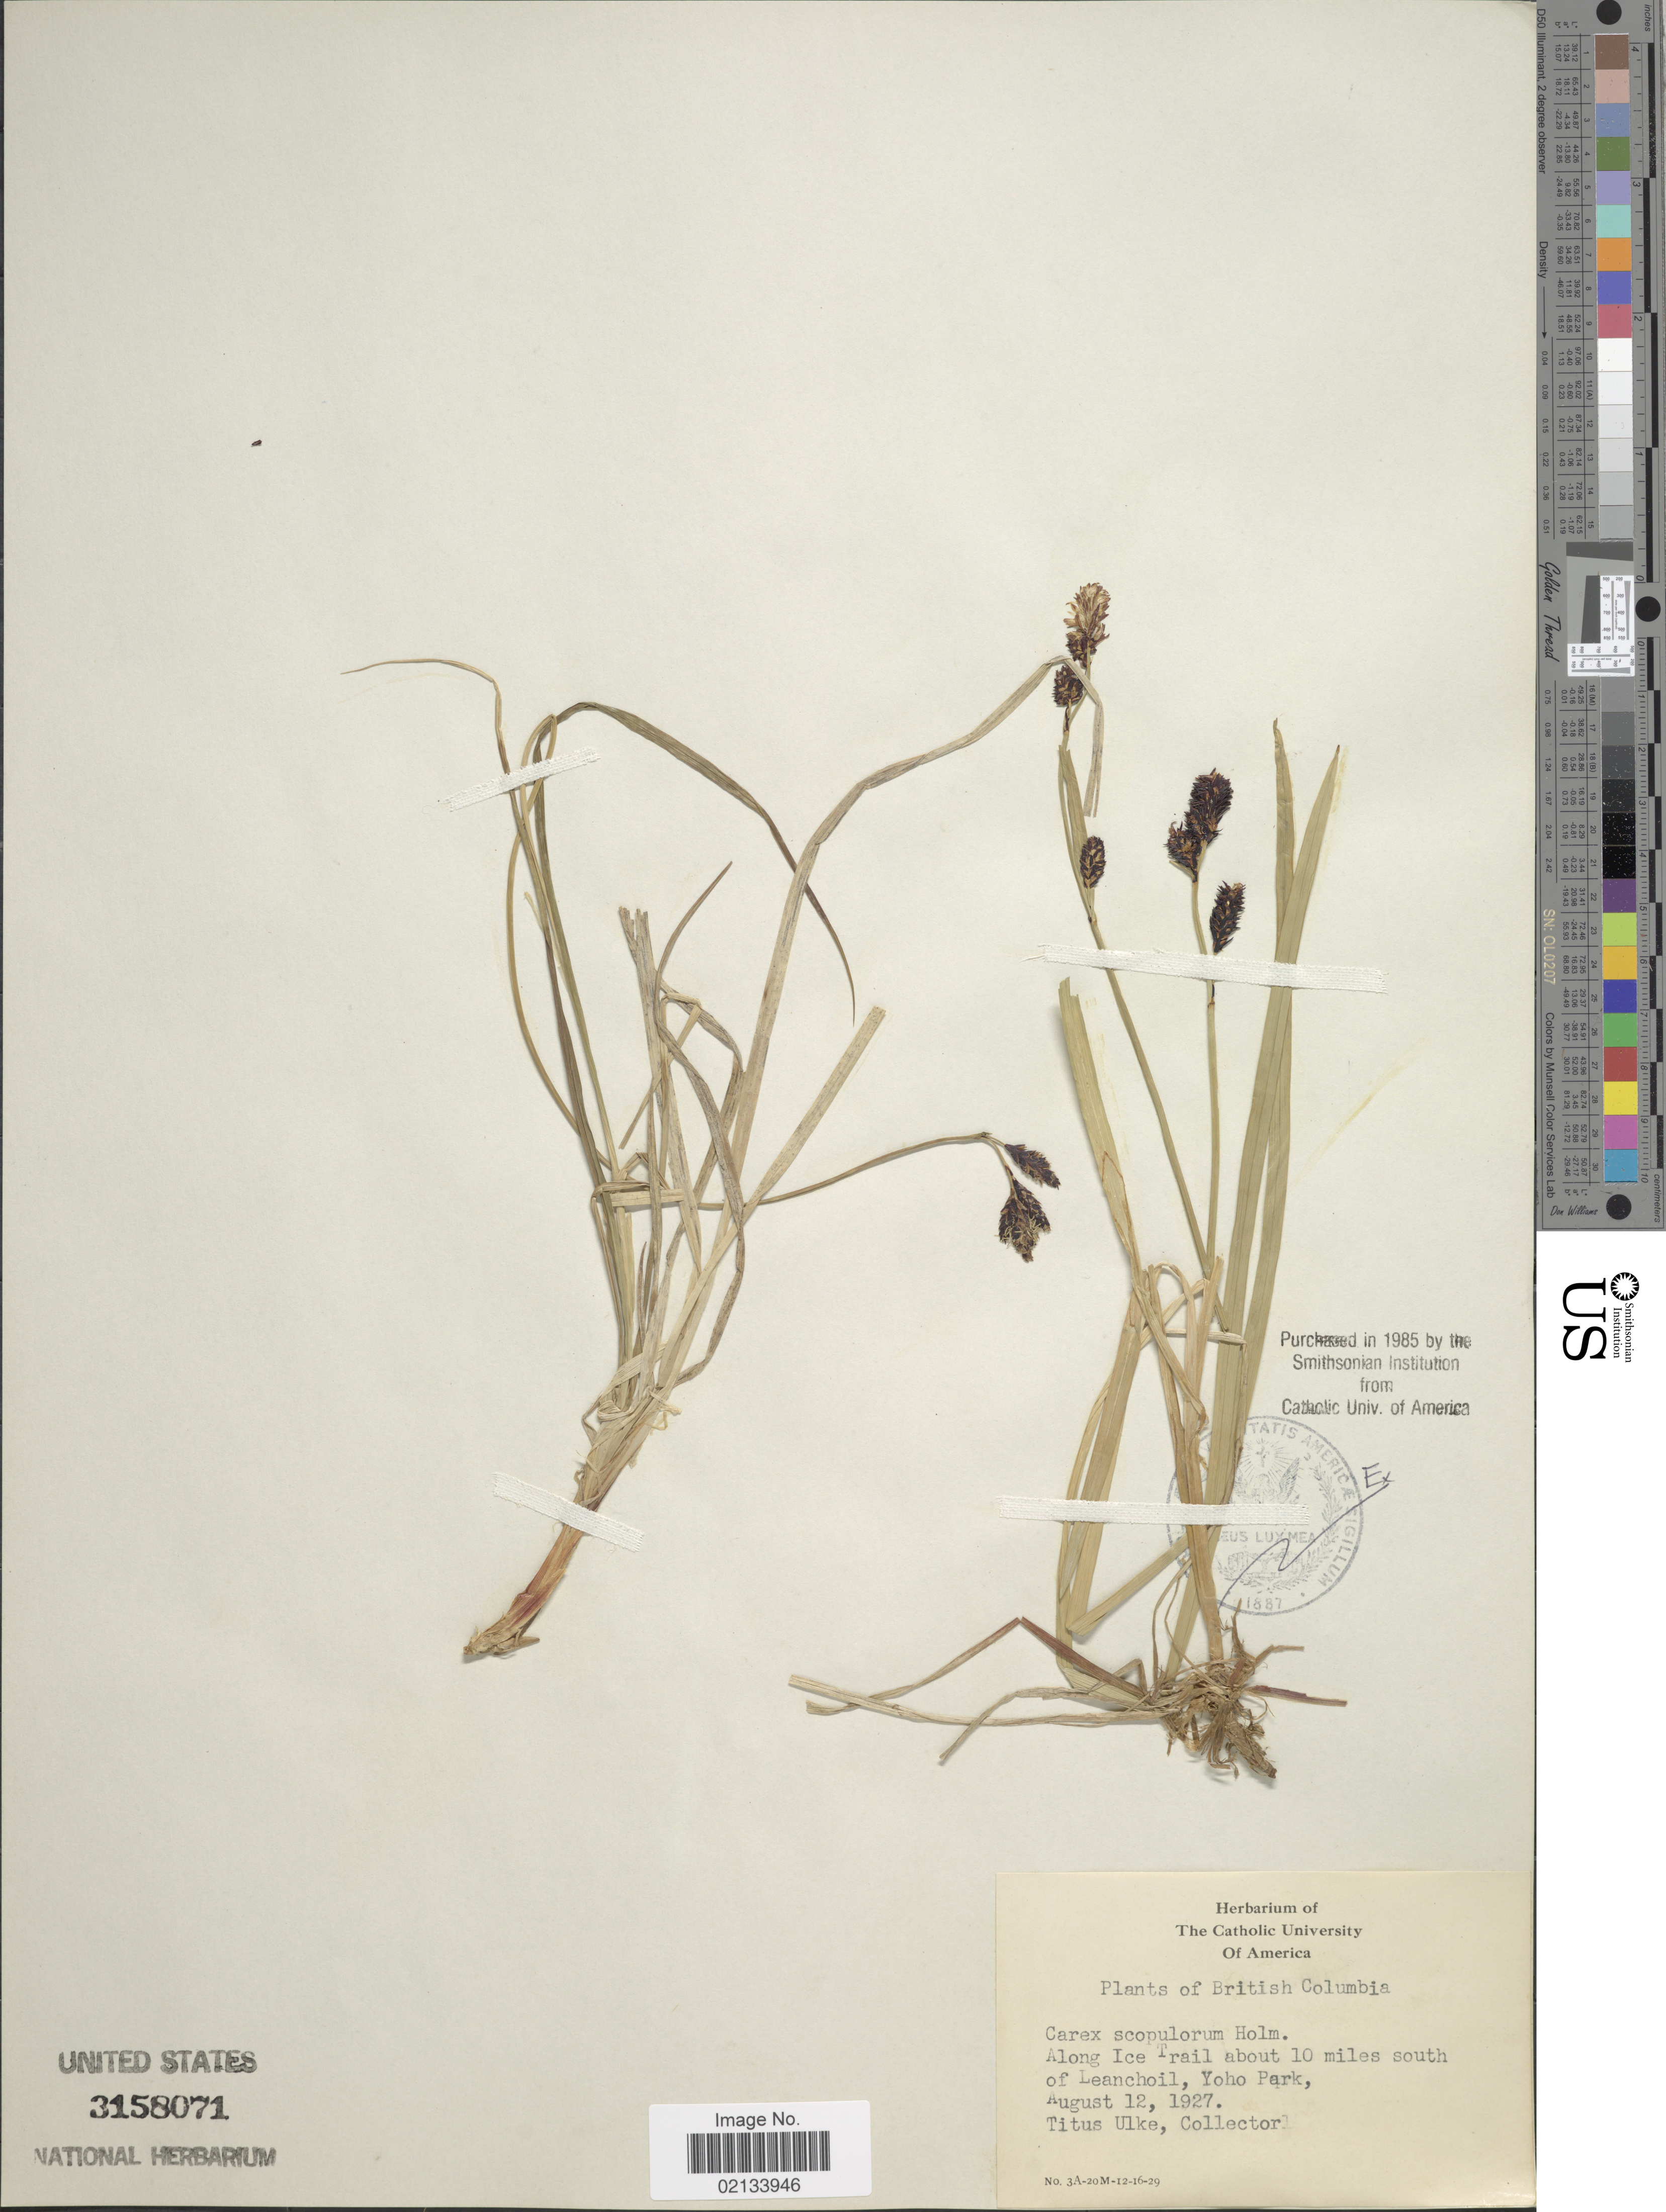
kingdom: Plantae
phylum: Tracheophyta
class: Liliopsida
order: Poales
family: Cyperaceae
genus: Carex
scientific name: Carex scopulorum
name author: Holm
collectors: T. Ulke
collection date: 1927-08-12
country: Canada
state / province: British Columbia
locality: Along Ice Trail about 10 miles south of Leanchoil, Yoho Park.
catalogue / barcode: US 3158071